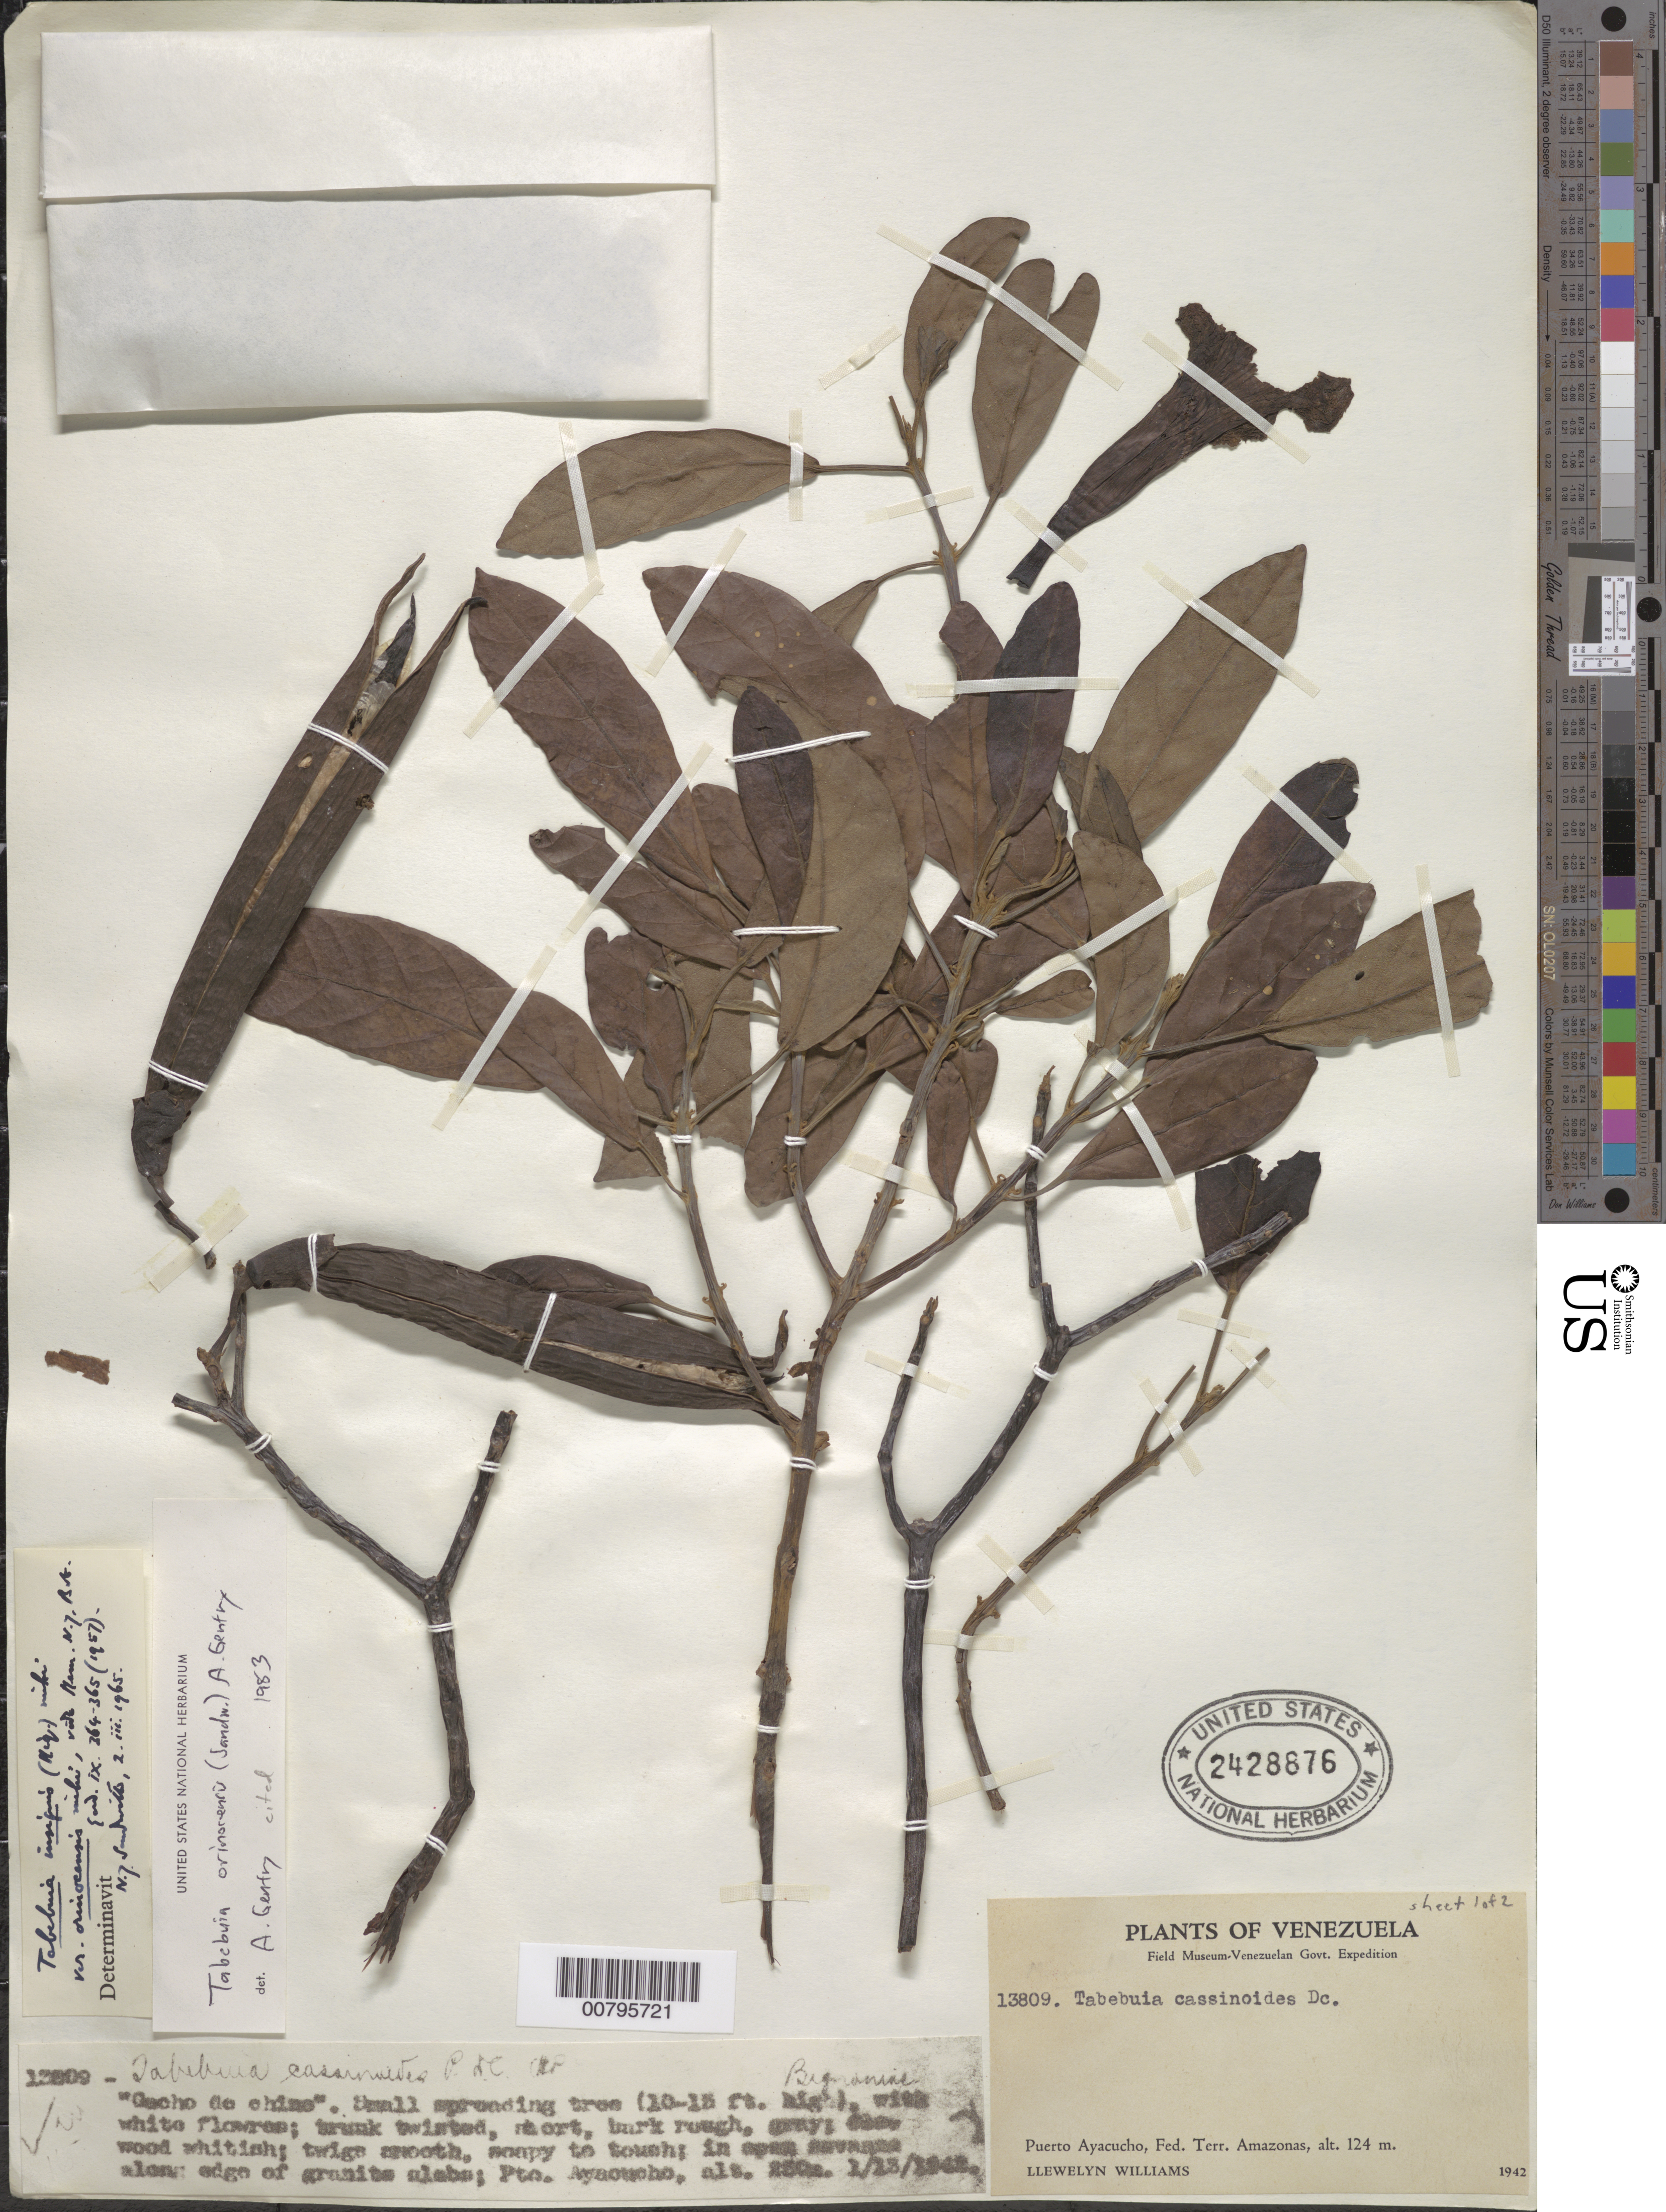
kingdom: Plantae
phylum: Tracheophyta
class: Magnoliopsida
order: Lamiales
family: Bignoniaceae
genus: Tabebuia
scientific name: Tabebuia orinocensis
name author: (Sandwith) A.H. Gentry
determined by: Gentry, A. H.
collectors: Ll. Williams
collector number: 13809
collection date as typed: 13-Jan-42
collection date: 1942-01-13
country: Venezuela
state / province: Amazonas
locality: Puerto Ayacucho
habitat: Open savanna along edge of granite slabs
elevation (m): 250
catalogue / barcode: US 2428876